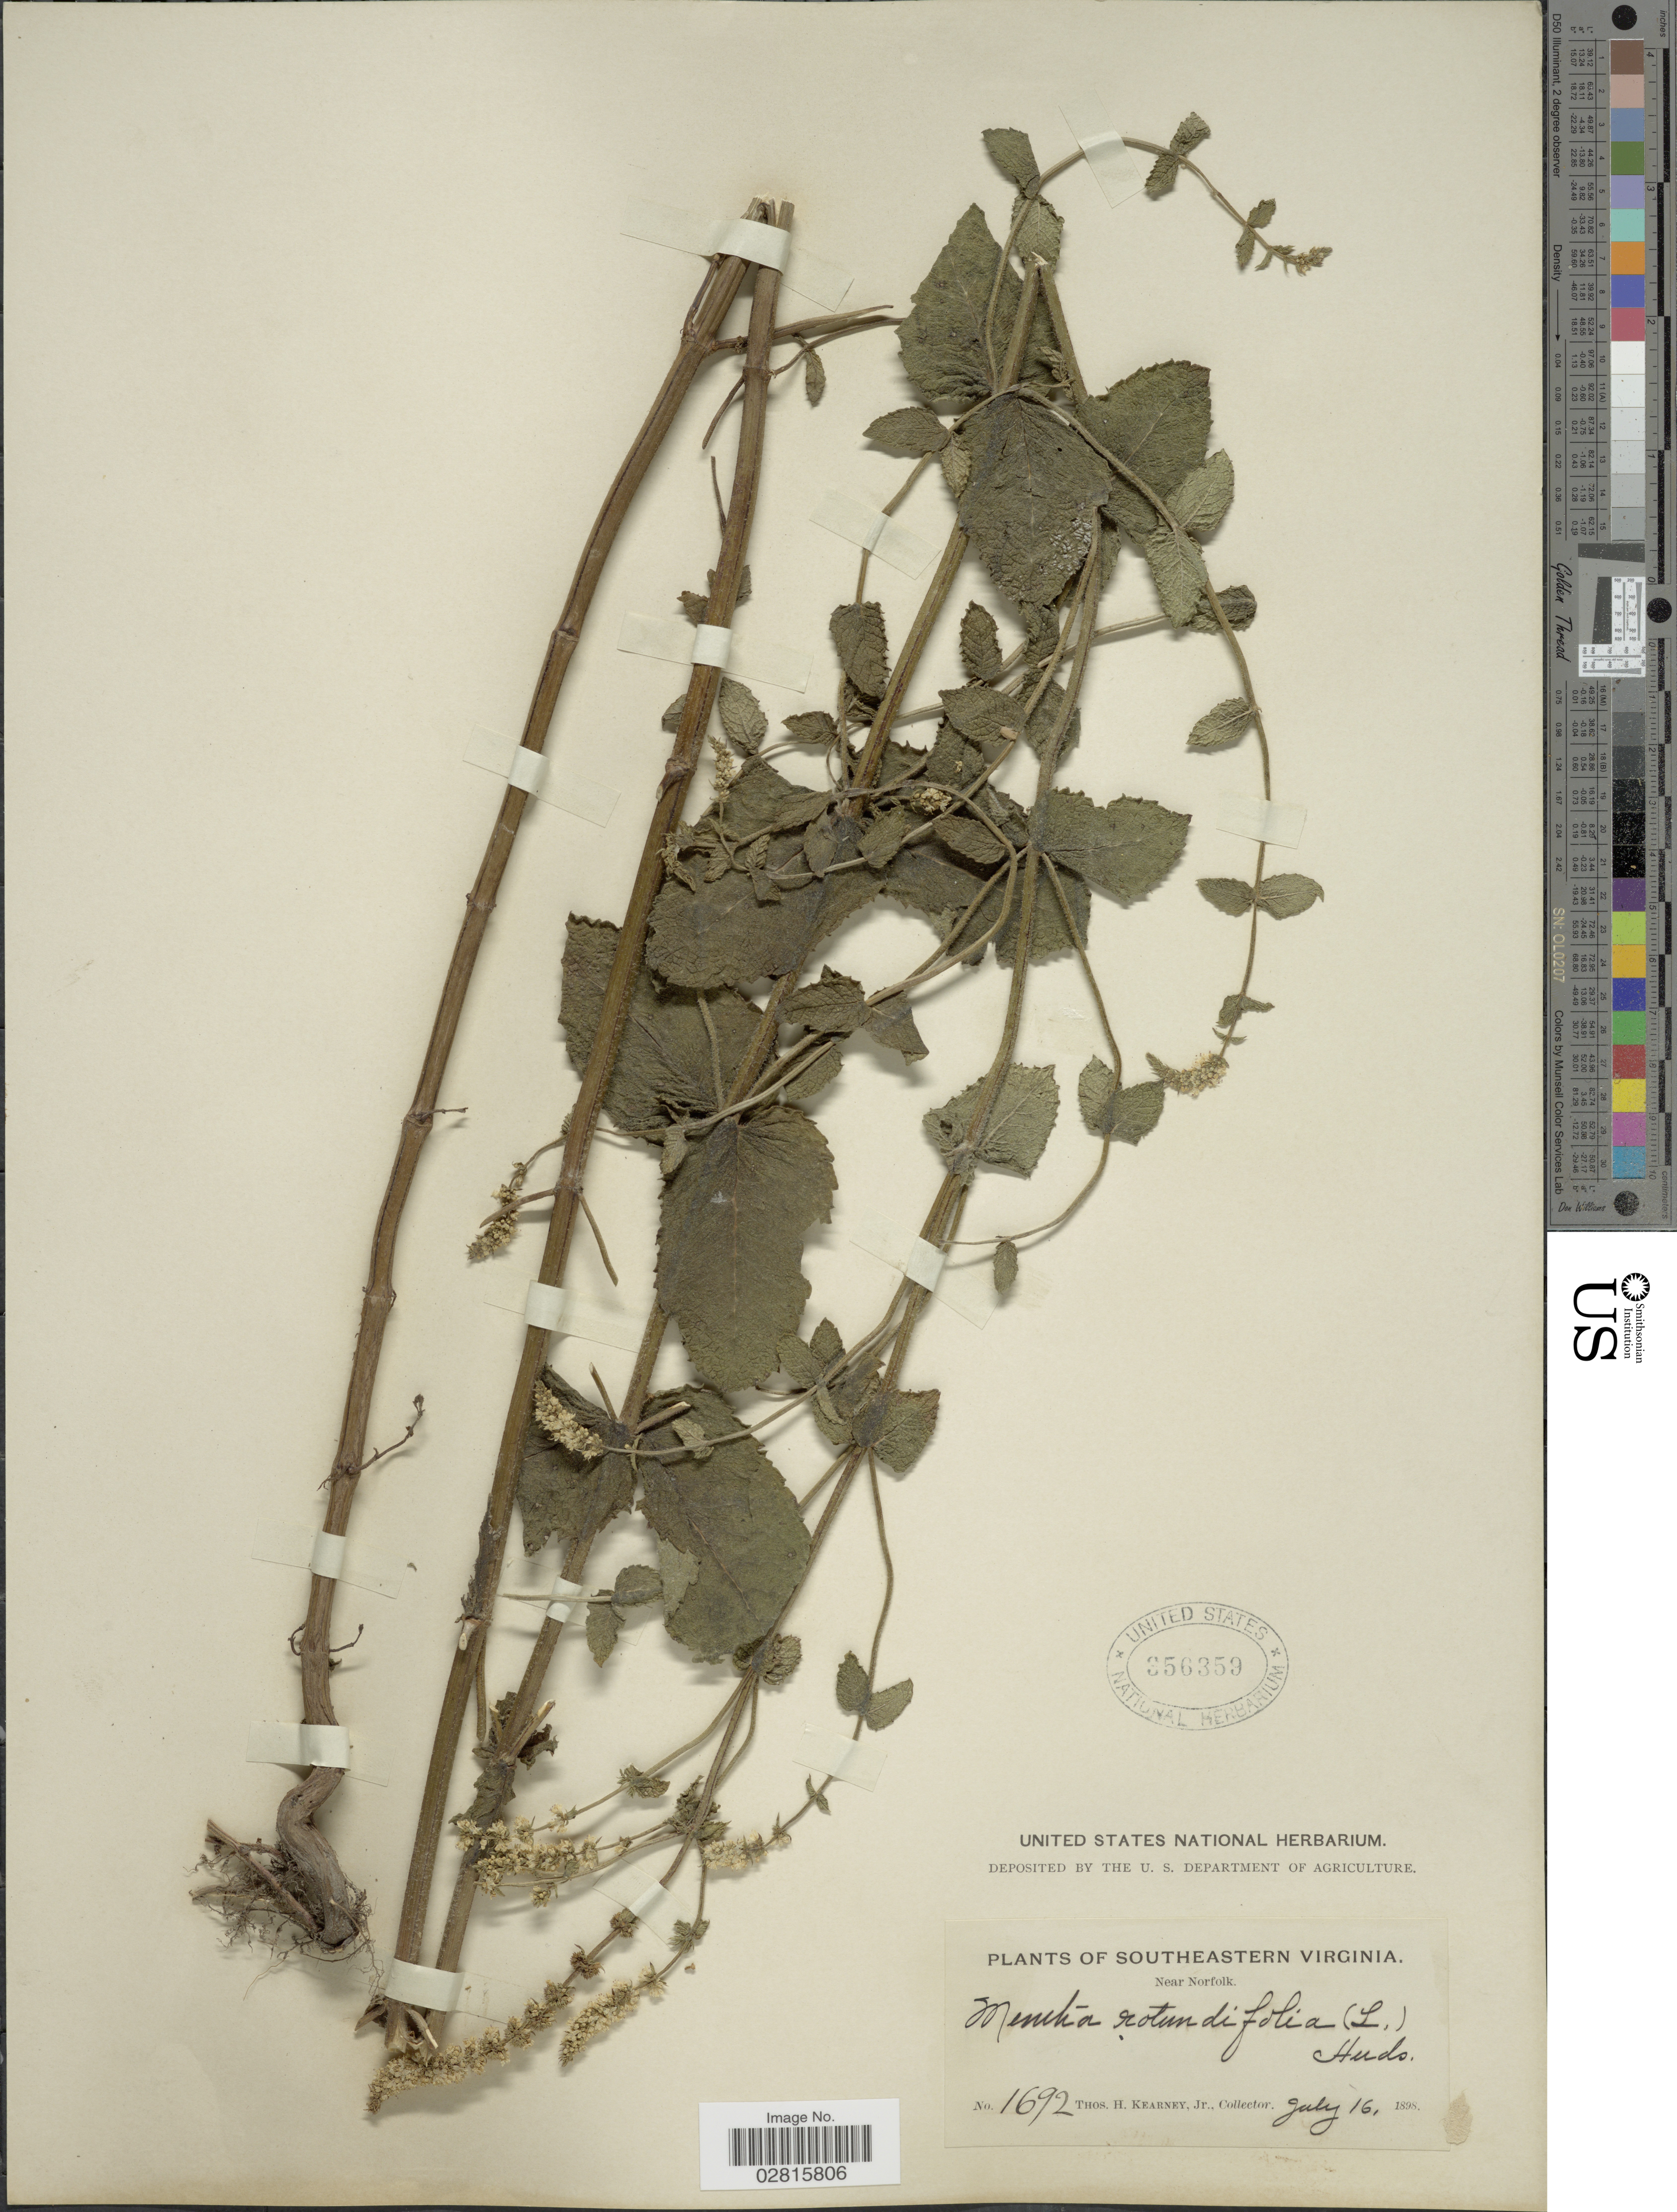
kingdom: Plantae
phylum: Tracheophyta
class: Magnoliopsida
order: Lamiales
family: Lamiaceae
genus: Mentha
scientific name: Mentha rotundifolia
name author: (L.) Huds.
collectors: T. H. Kearney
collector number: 1692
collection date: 1898-07-16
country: United States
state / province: Virginia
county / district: City of Norfolk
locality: Southeastern Virginia. Near Norfolk.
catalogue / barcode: US 356359